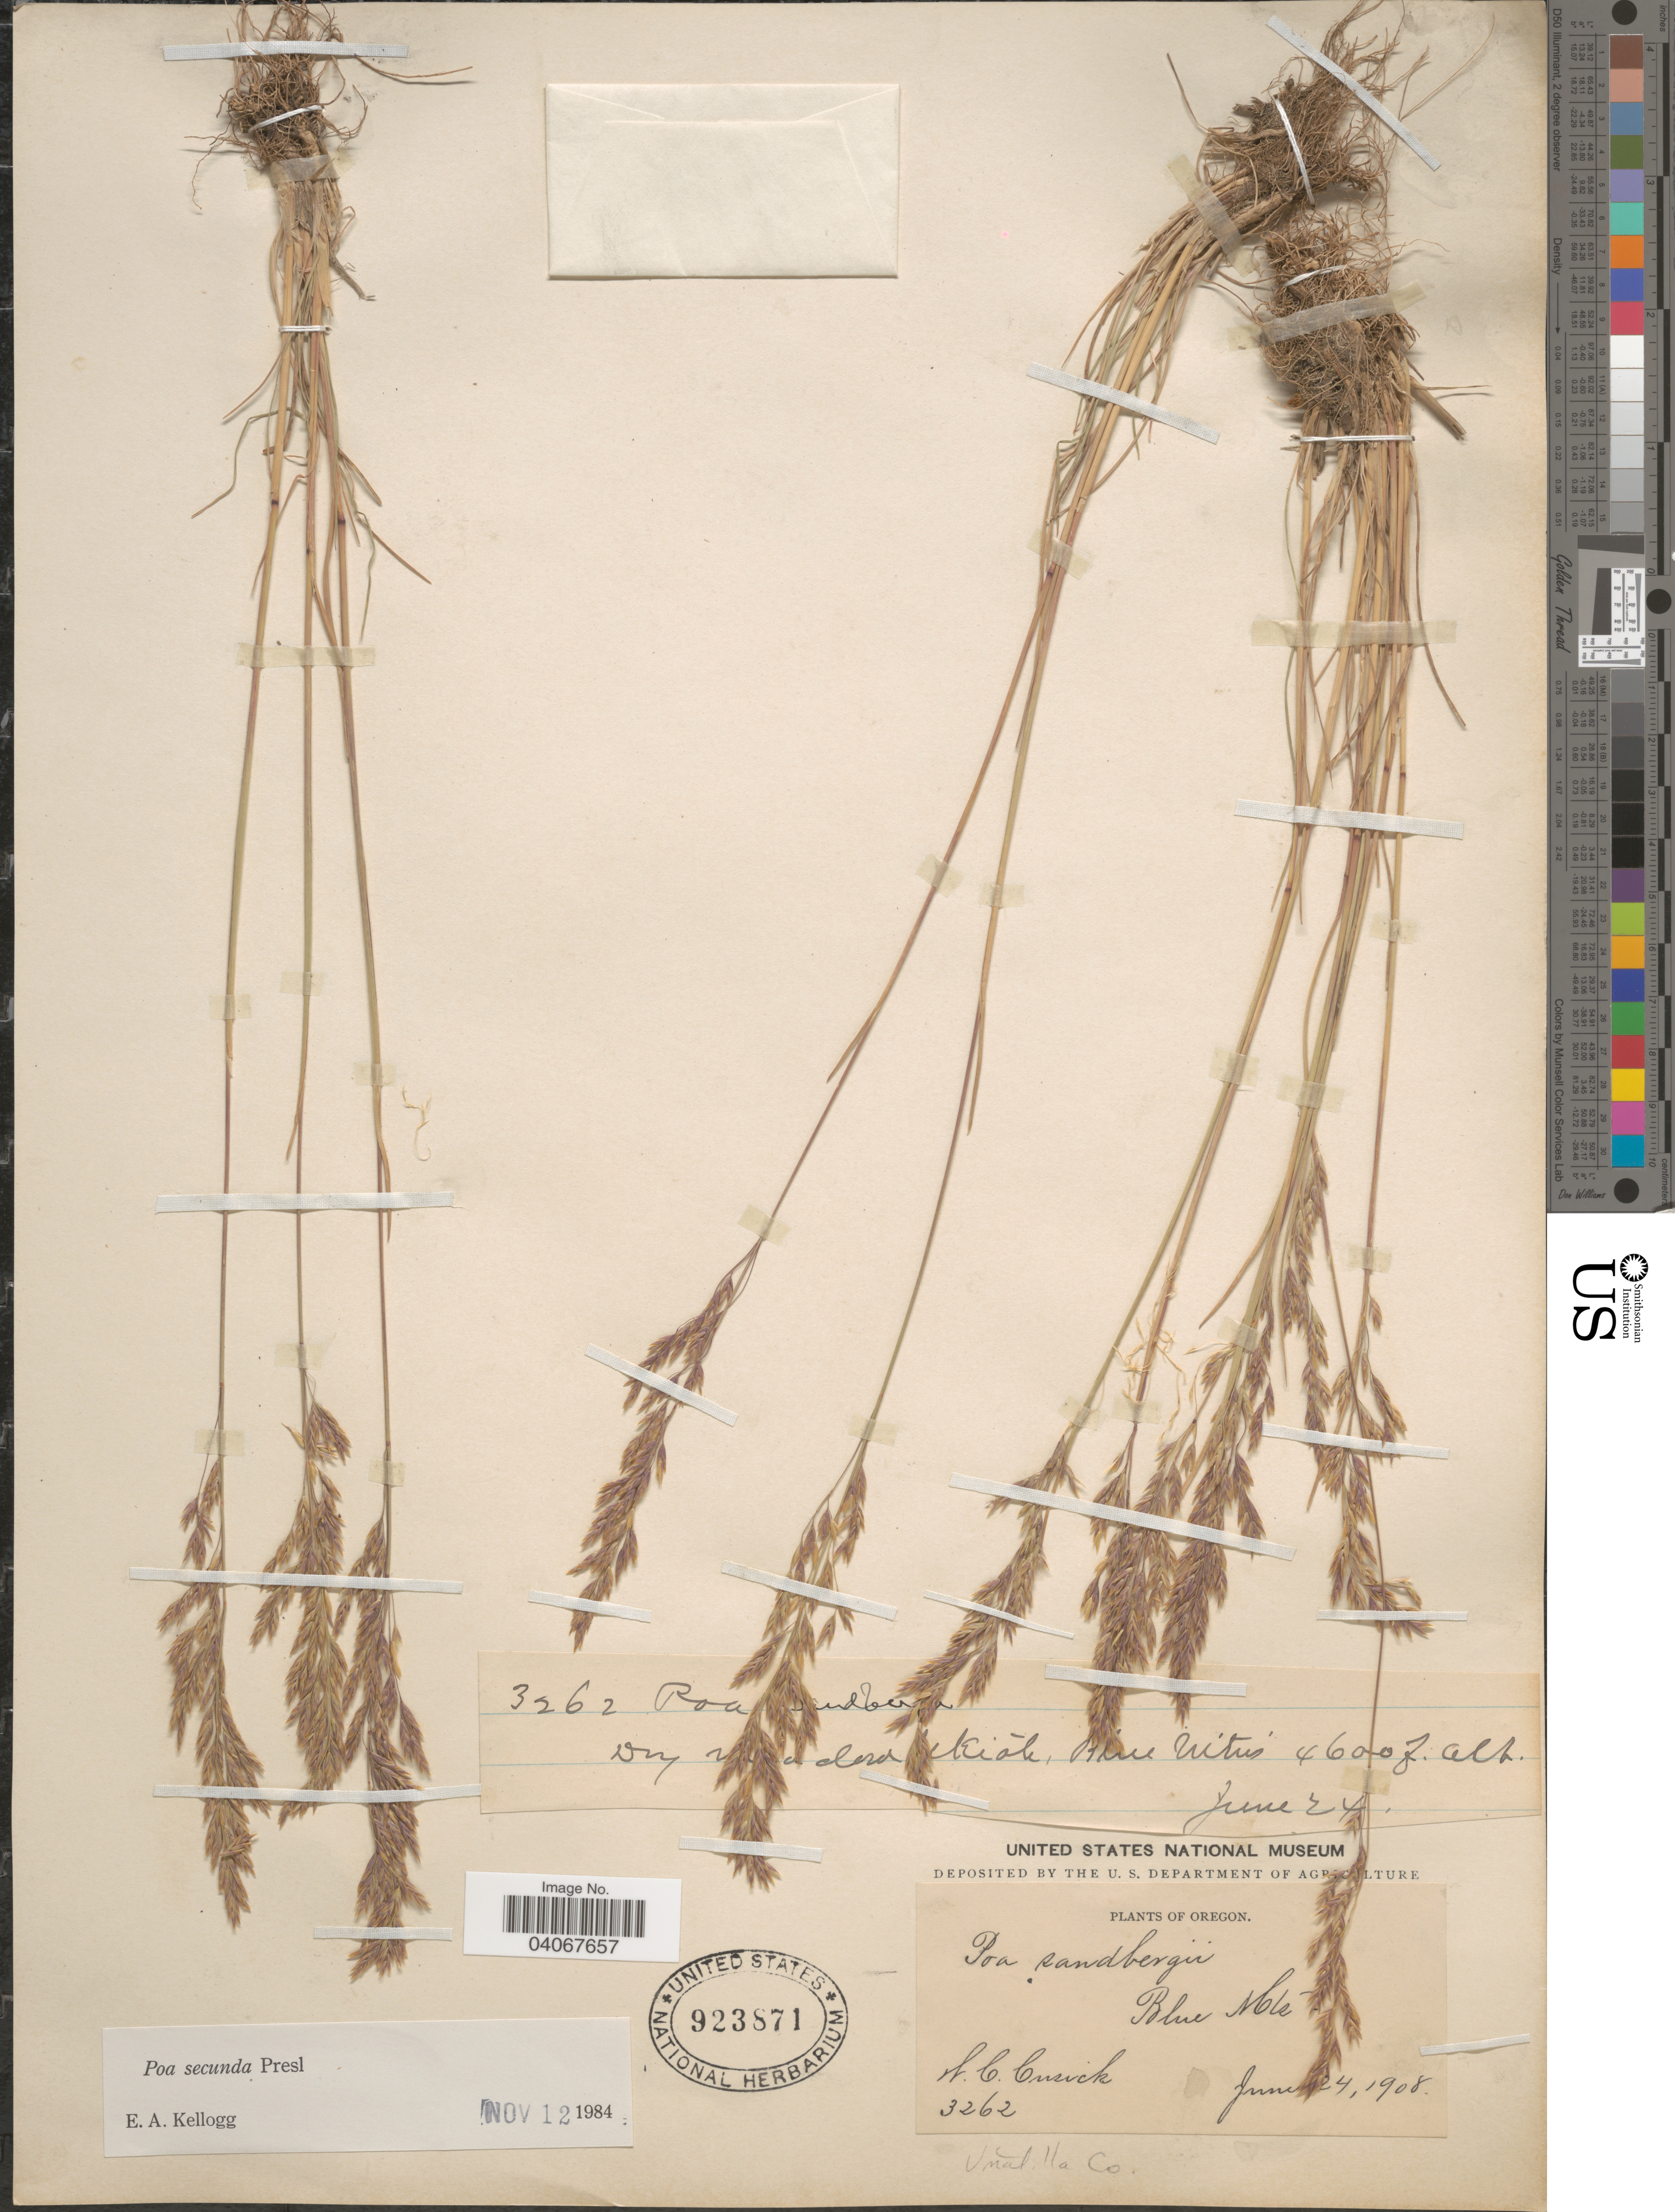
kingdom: Plantae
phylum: Tracheophyta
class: Liliopsida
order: Poales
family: Poaceae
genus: Poa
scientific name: Poa secunda subsp. secunda var. secunda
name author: J. Presl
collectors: W. C. Cusick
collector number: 3262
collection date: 1908-06-24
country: United States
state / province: Oregon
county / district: Umatilla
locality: Ukiah, Blue Mts. Umatilla Co.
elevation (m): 1402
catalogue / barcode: US 923871